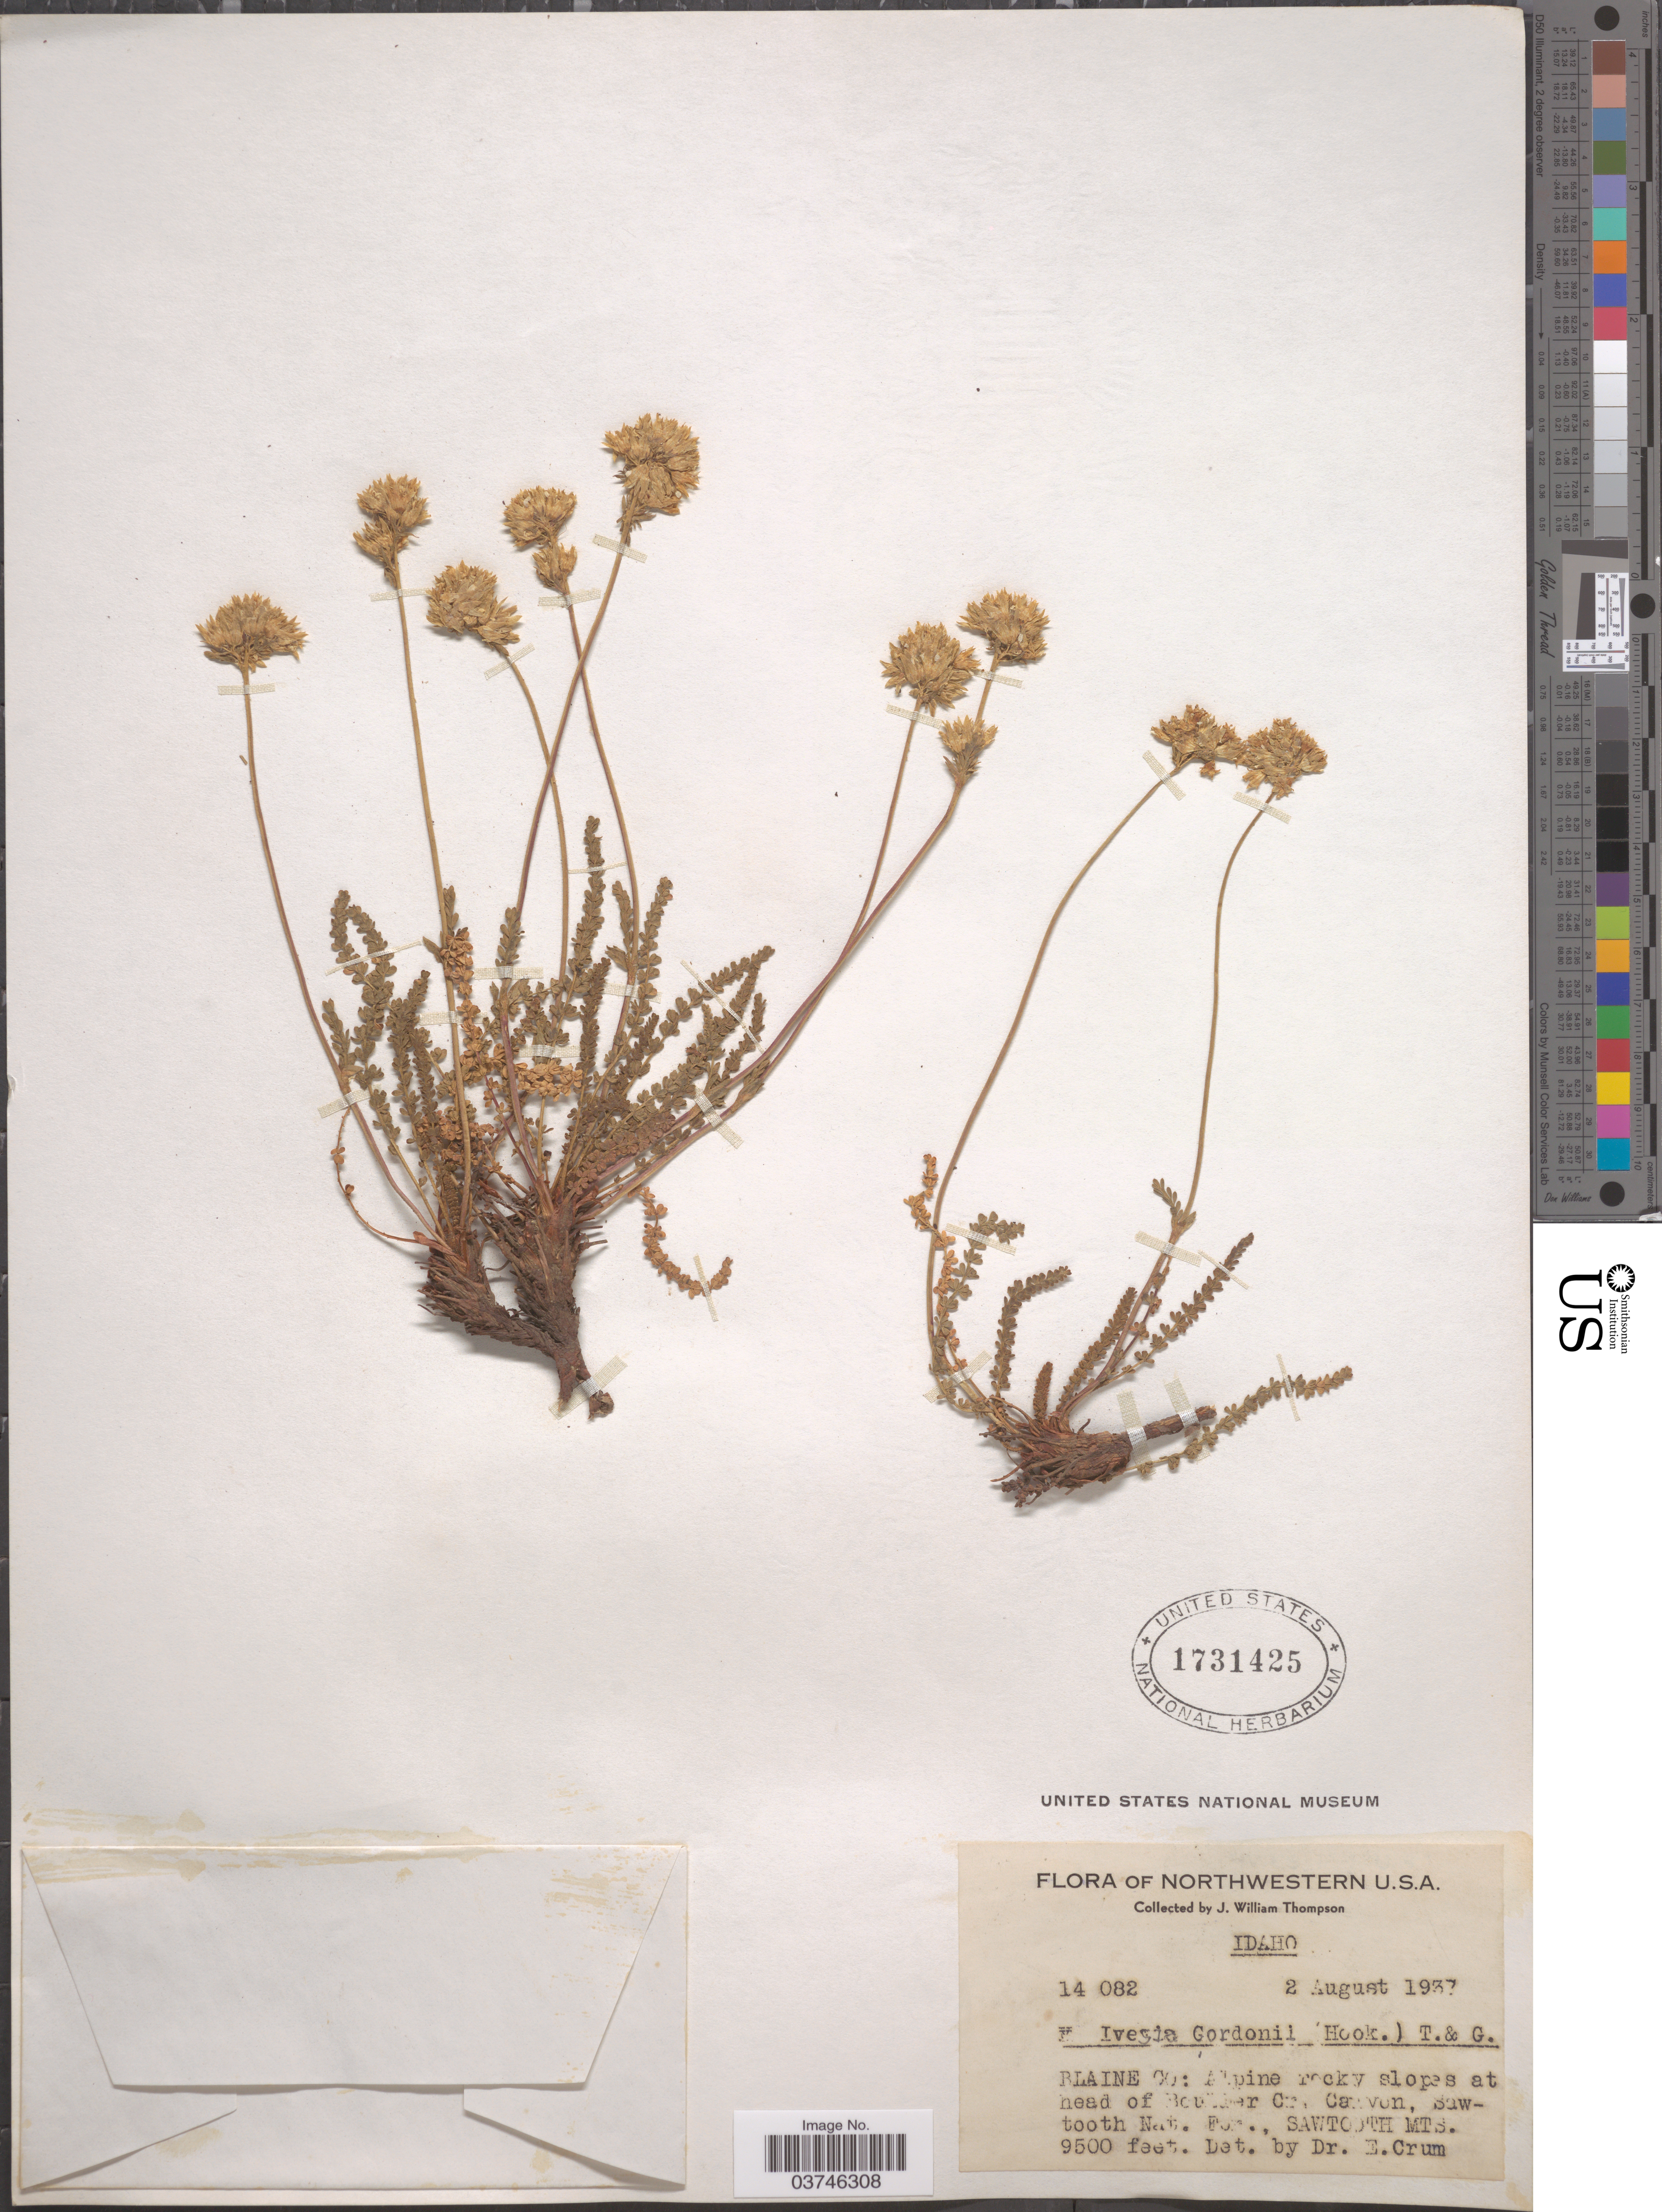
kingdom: Plantae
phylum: Tracheophyta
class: Magnoliopsida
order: Rosales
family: Rosaceae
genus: Potentilla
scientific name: Potentilla gordonii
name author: (Hook.) Greene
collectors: J. W. Thompson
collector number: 14082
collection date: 1937-08-02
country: United States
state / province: Idaho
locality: Blaine Co: Alpine rocky slopes at head of Boulder Cr. Canyon, Sawtooth Nat. For., Sawtooth Mts.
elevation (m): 2896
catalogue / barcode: US 1731425